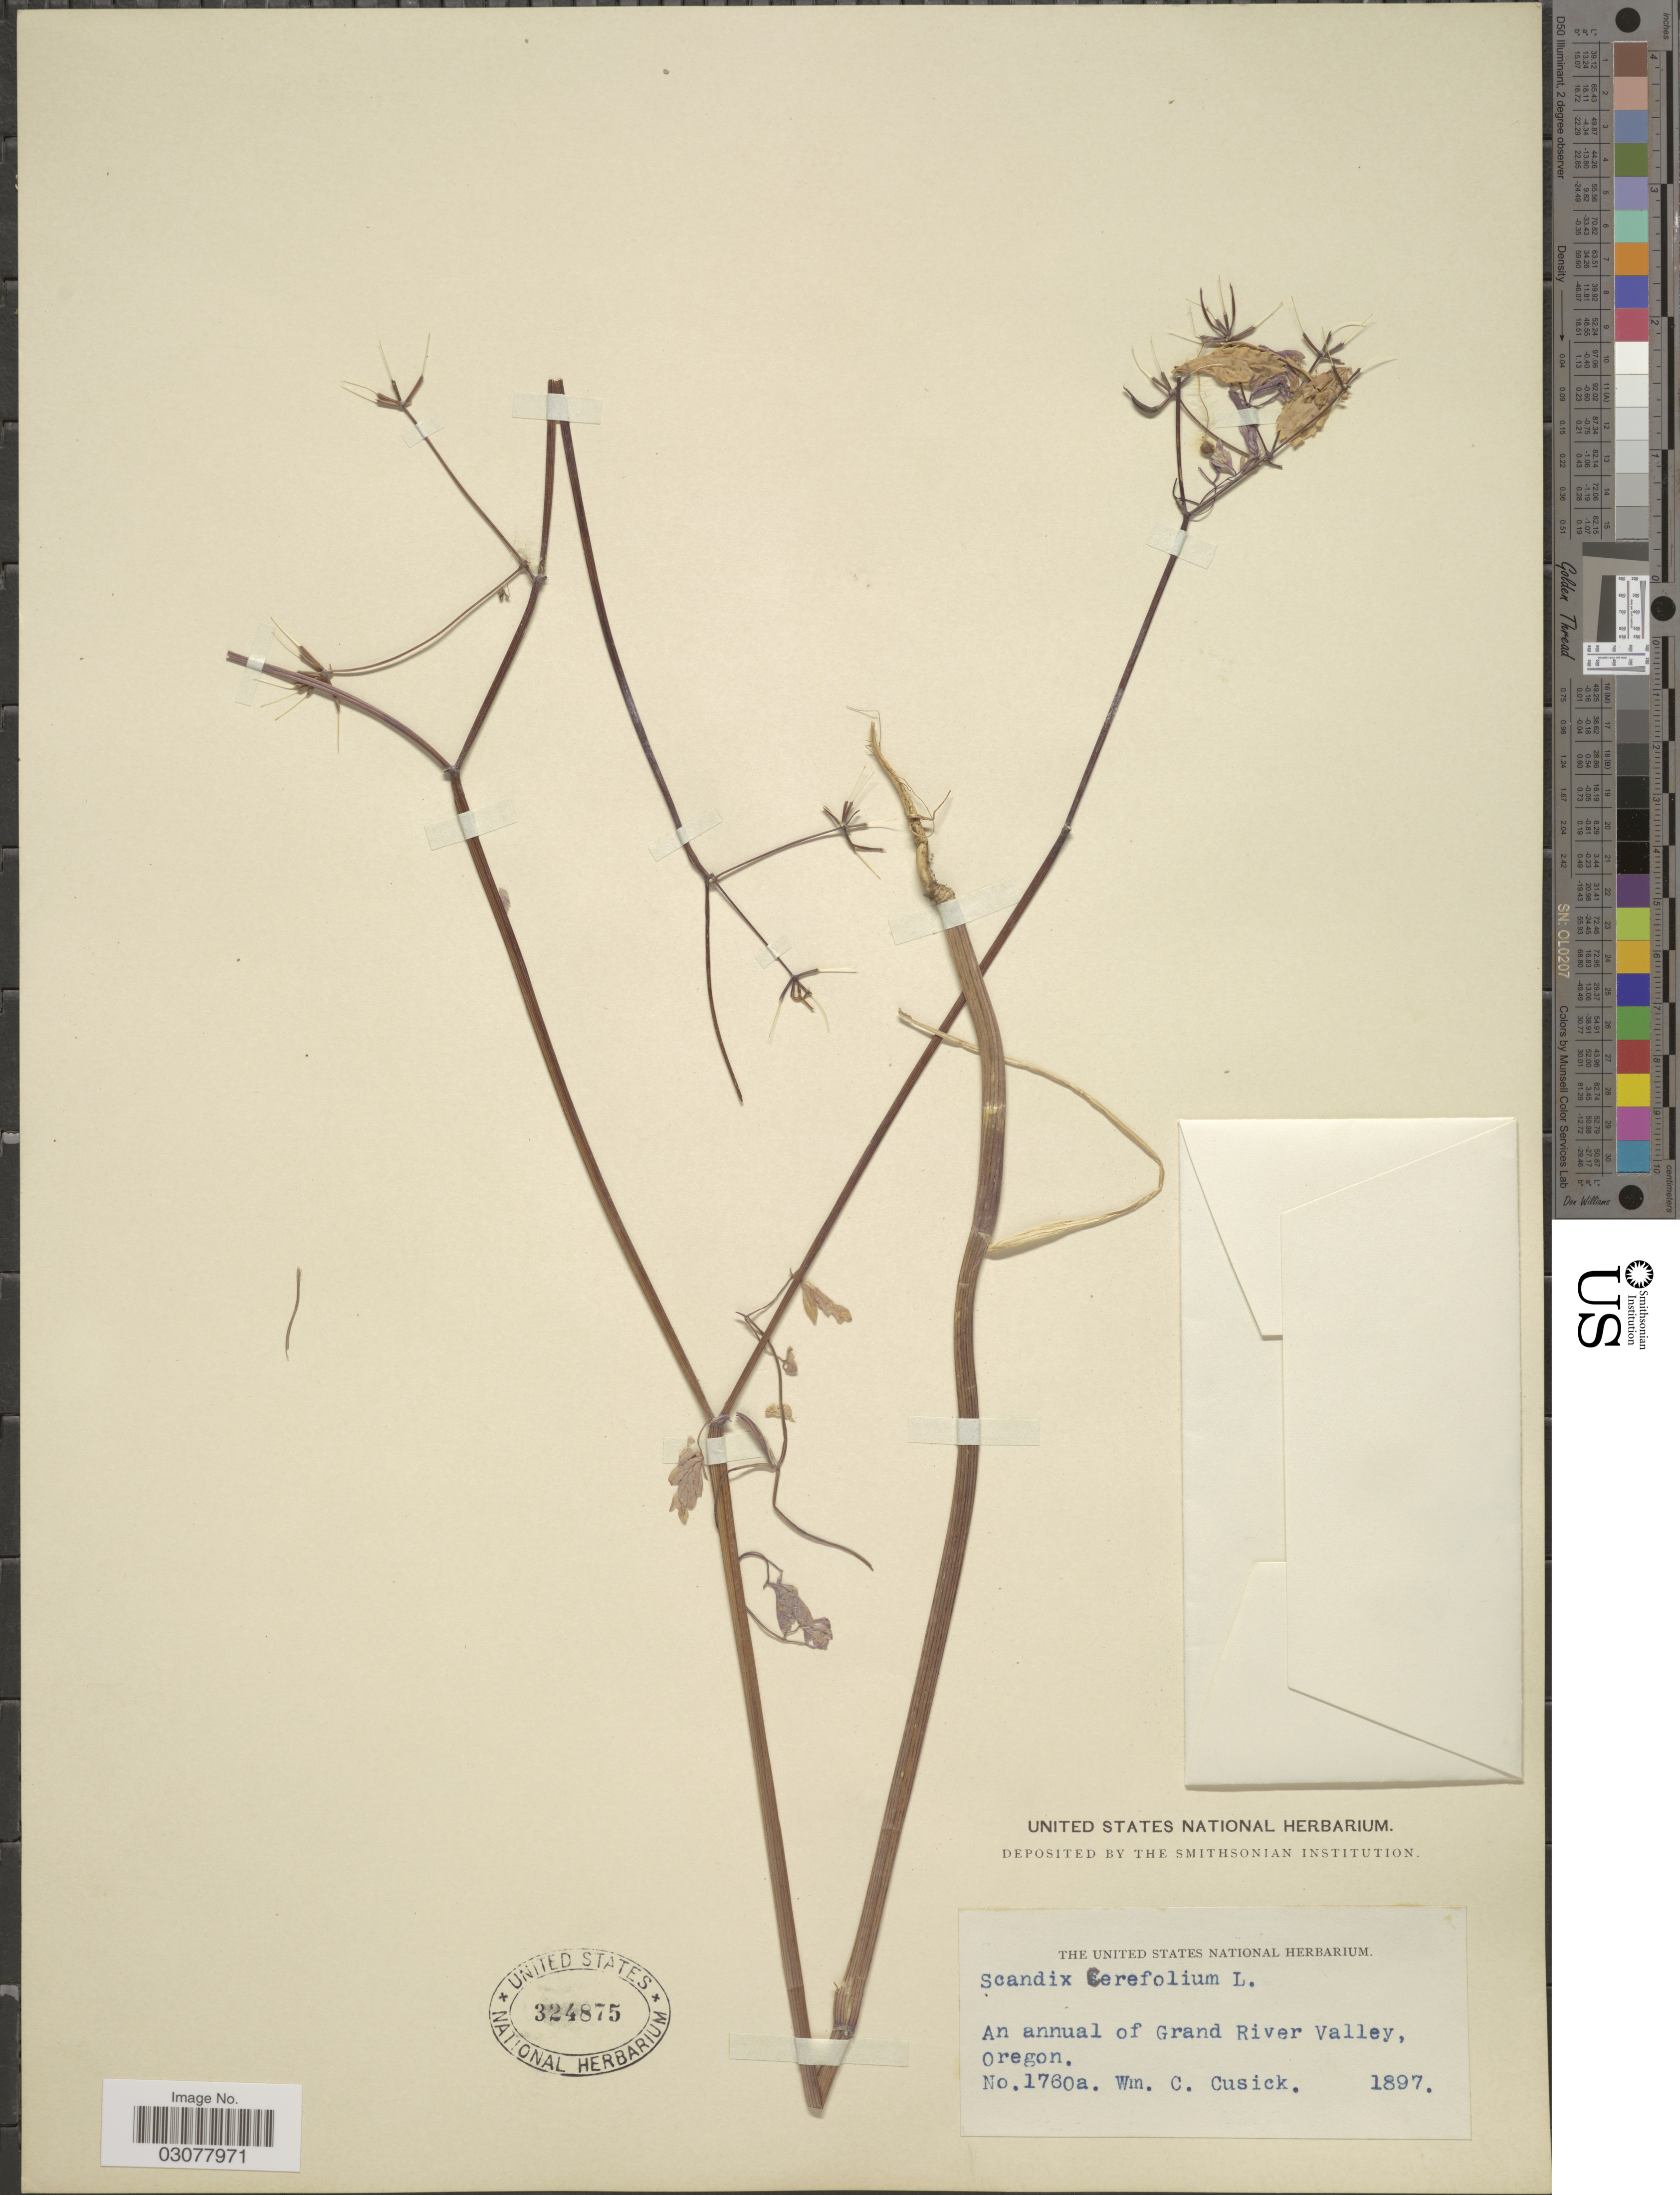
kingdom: Plantae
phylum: Tracheophyta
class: Magnoliopsida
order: Apiales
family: Apiaceae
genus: Anthriscus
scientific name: Anthriscus cerefolium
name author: (L.) Hoffm.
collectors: W. C. Cusick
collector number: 1760a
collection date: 1897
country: United States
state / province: Oregon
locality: An annual of Grand River Valley.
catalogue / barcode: US 324875